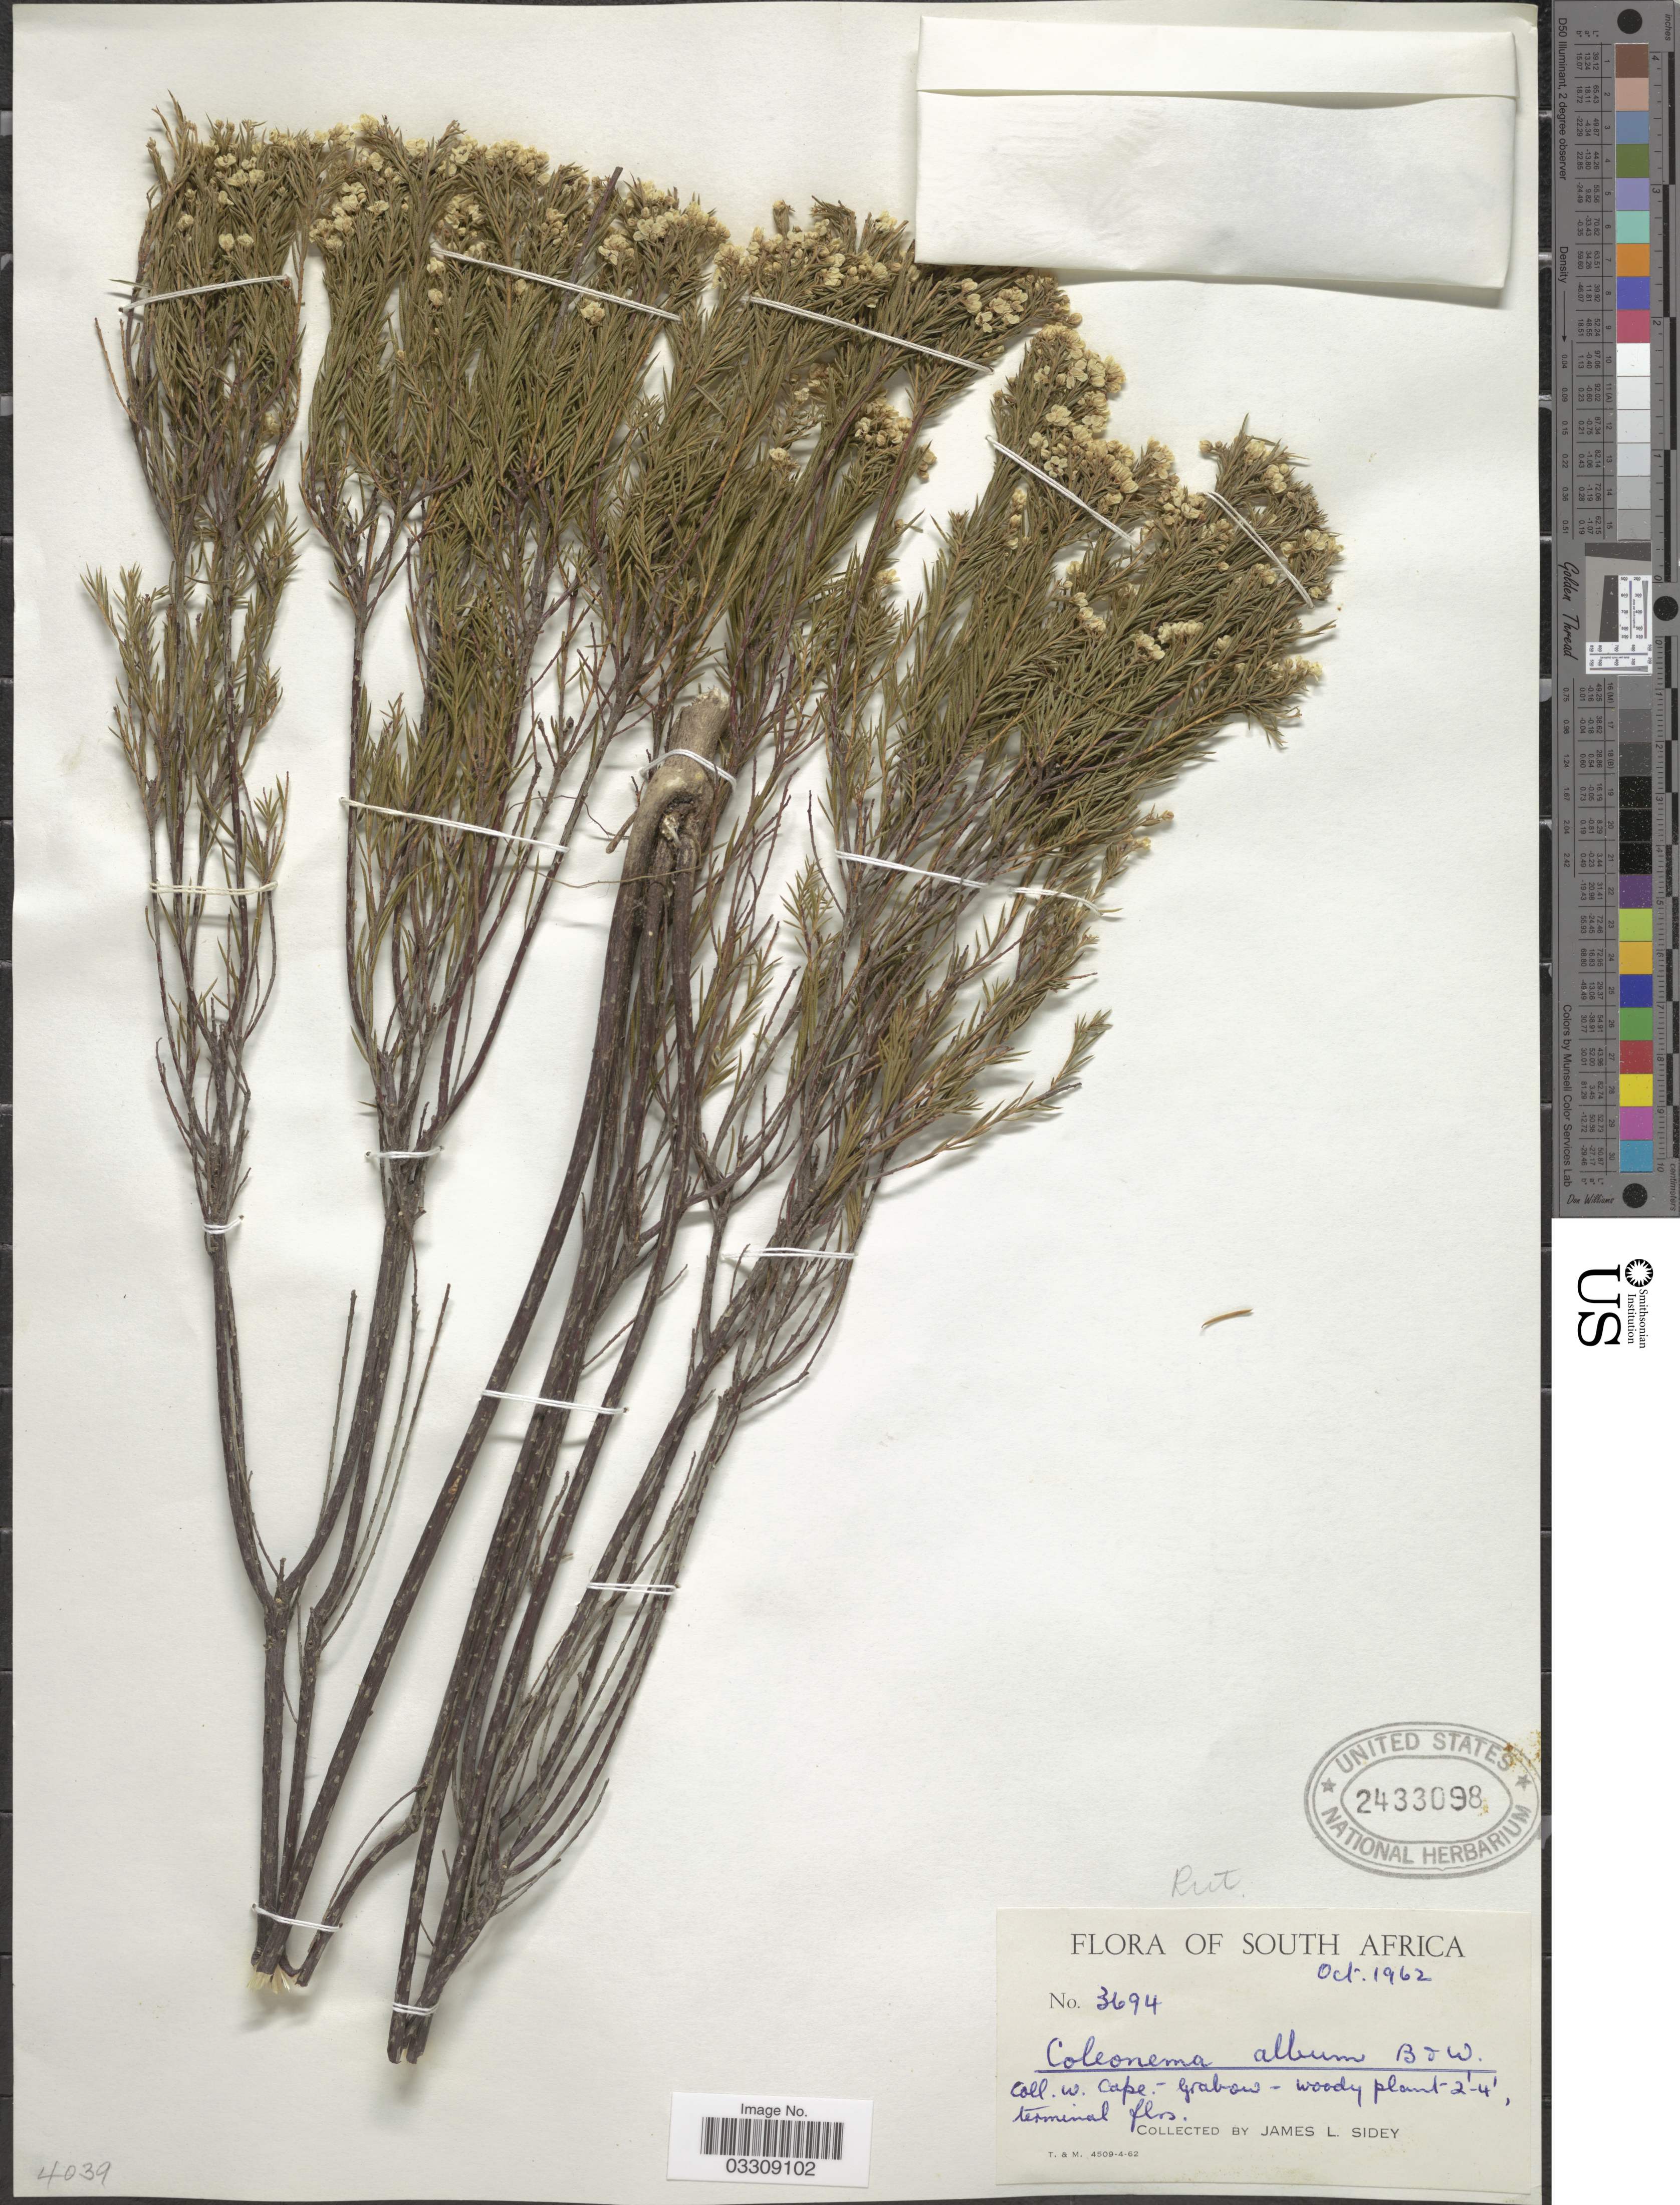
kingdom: Plantae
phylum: Tracheophyta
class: Magnoliopsida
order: Sapindales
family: Rutaceae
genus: Coleonema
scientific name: Coleonema album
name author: (Thunb.) Bartl. & H.L. Wendl.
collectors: J. L. Sidey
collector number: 3694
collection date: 1962-10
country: South Africa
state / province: Western Cape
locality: Grabow.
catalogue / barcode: US 2433098